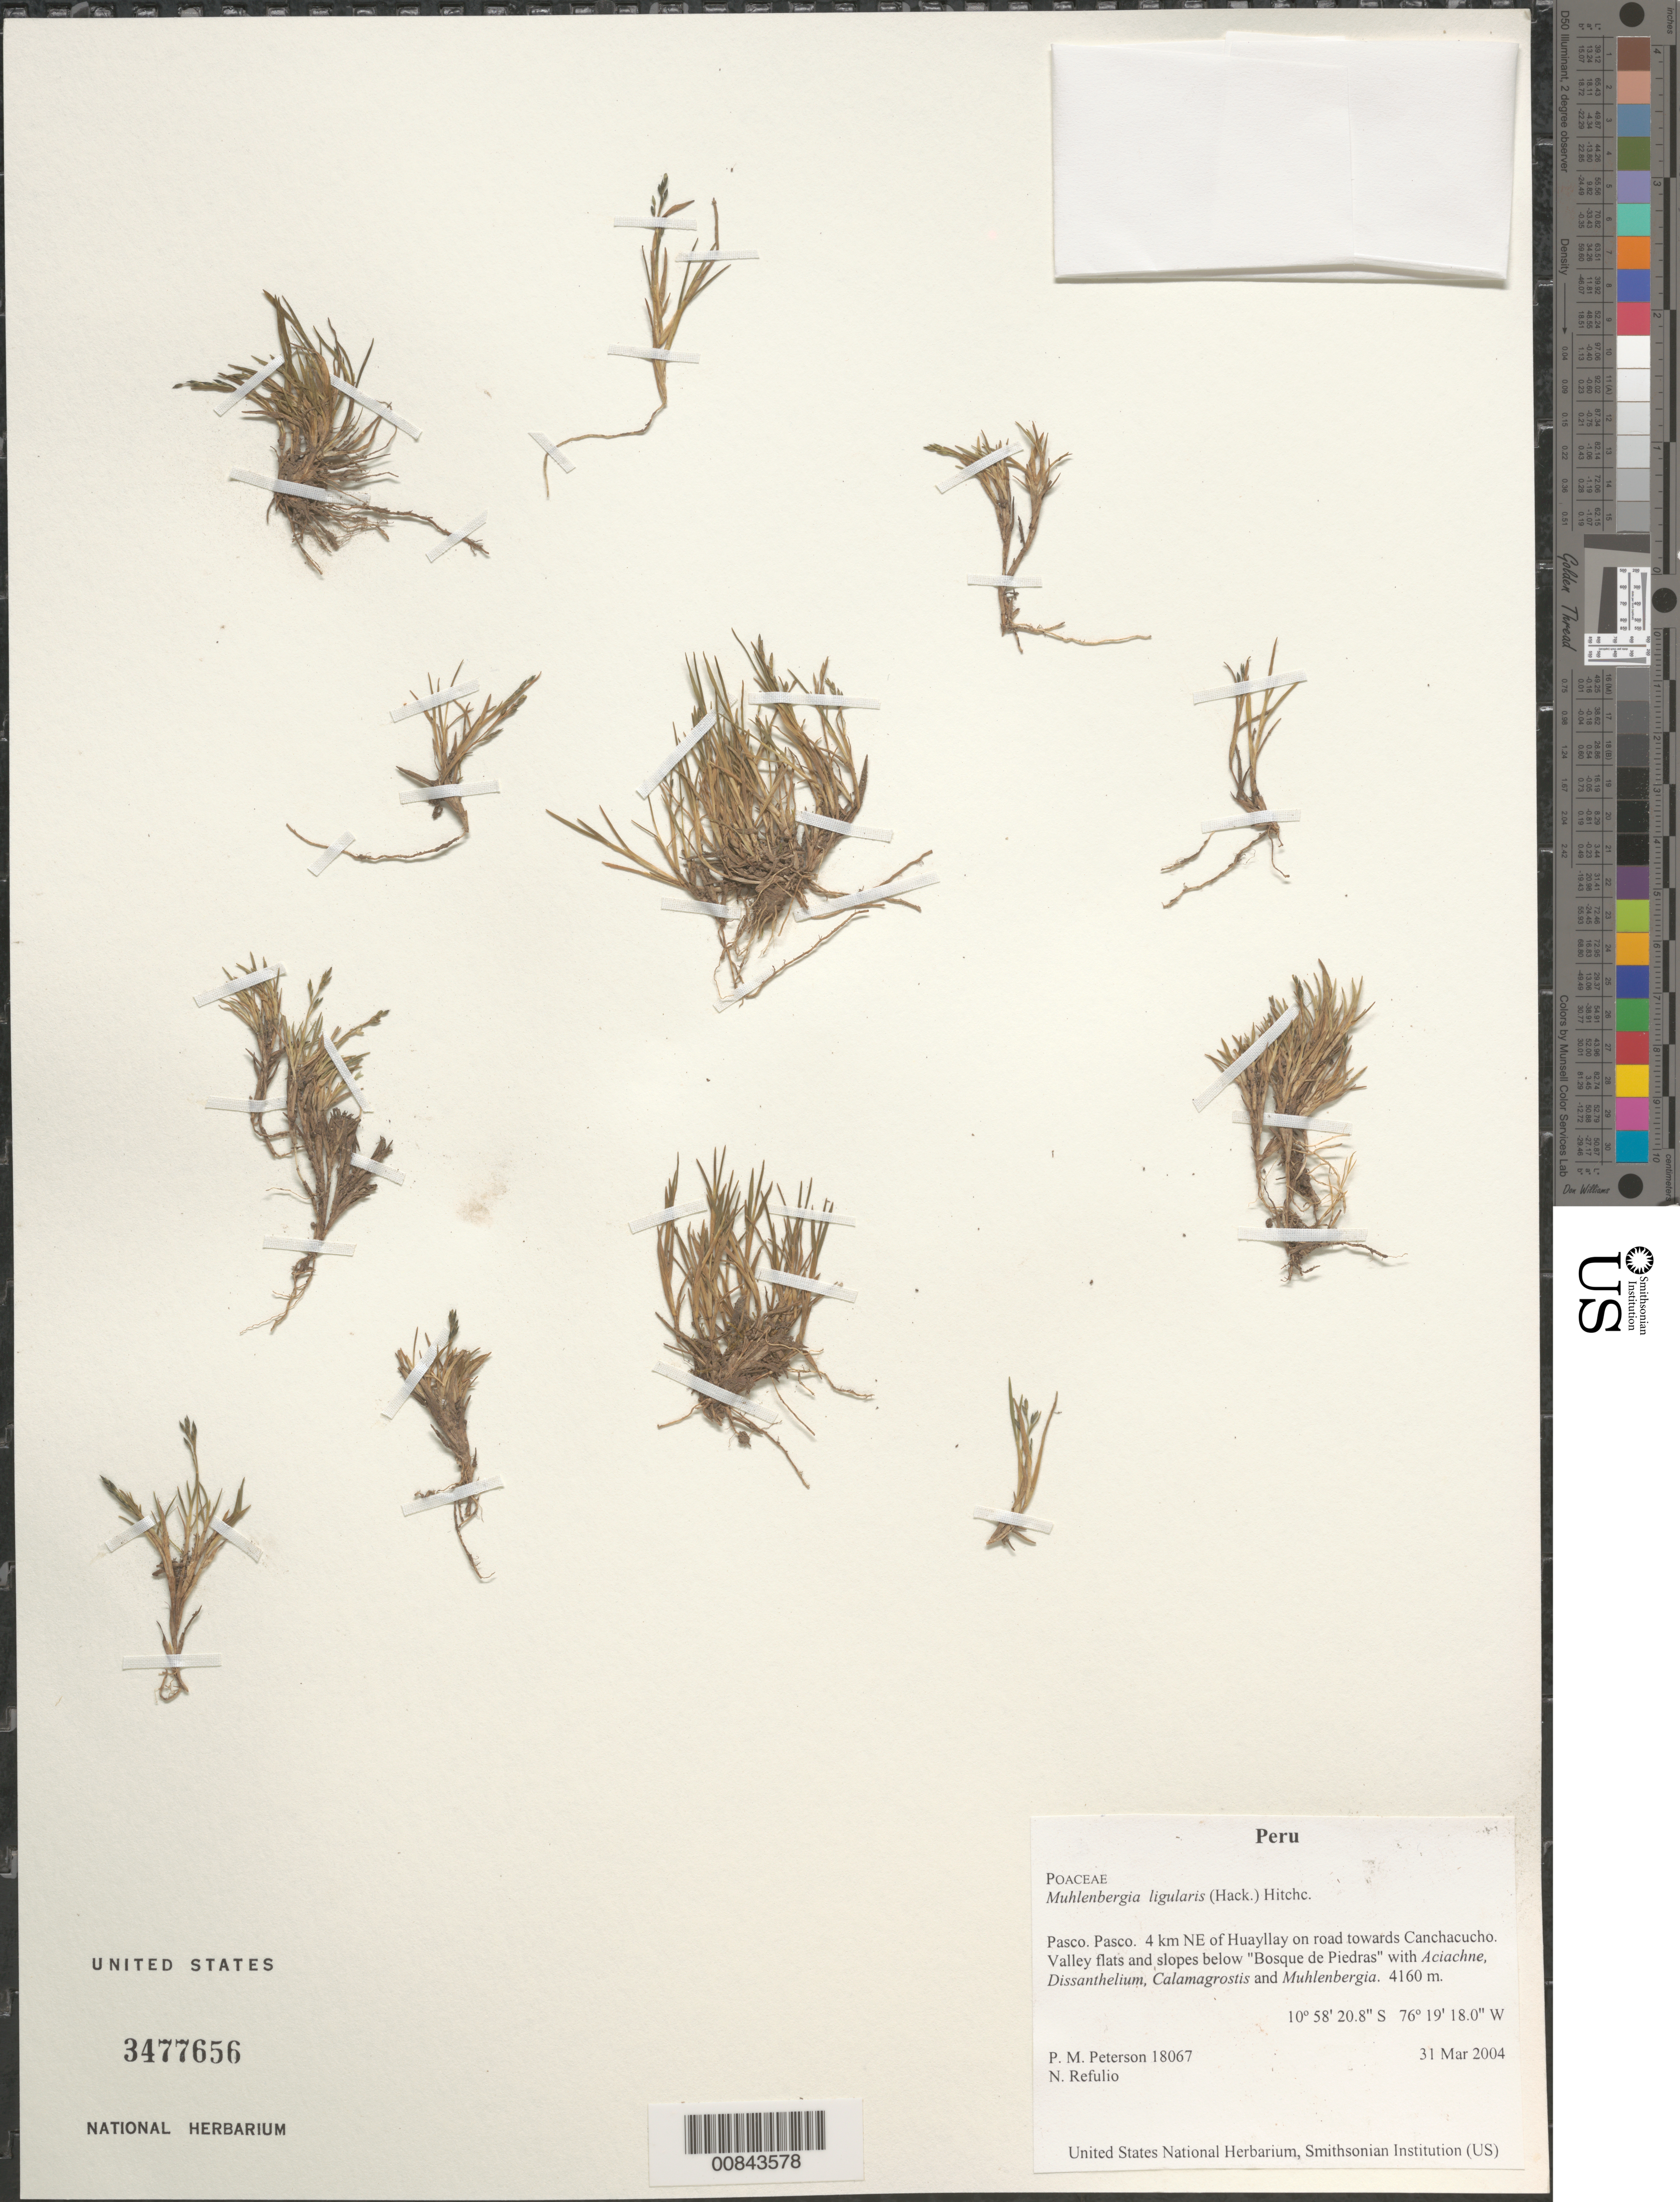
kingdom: Plantae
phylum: Tracheophyta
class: Liliopsida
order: Poales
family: Poaceae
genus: Muhlenbergia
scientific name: Muhlenbergia ligularis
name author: (Hack.) Hitchc.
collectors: P. M. Peterson & N. Refulio-Rodríguez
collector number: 18067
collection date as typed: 31 Mar 2004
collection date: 2004-03-31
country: Peru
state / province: Pasco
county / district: Pasco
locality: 4 km NE of Huayllay on road towards Canchacucho. Valley flats and slopes below "Bosque de Piedras" with Aciachne, Dissanthelium, Calamagrostis and Muhlenbergia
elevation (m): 4160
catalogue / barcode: US 3477656